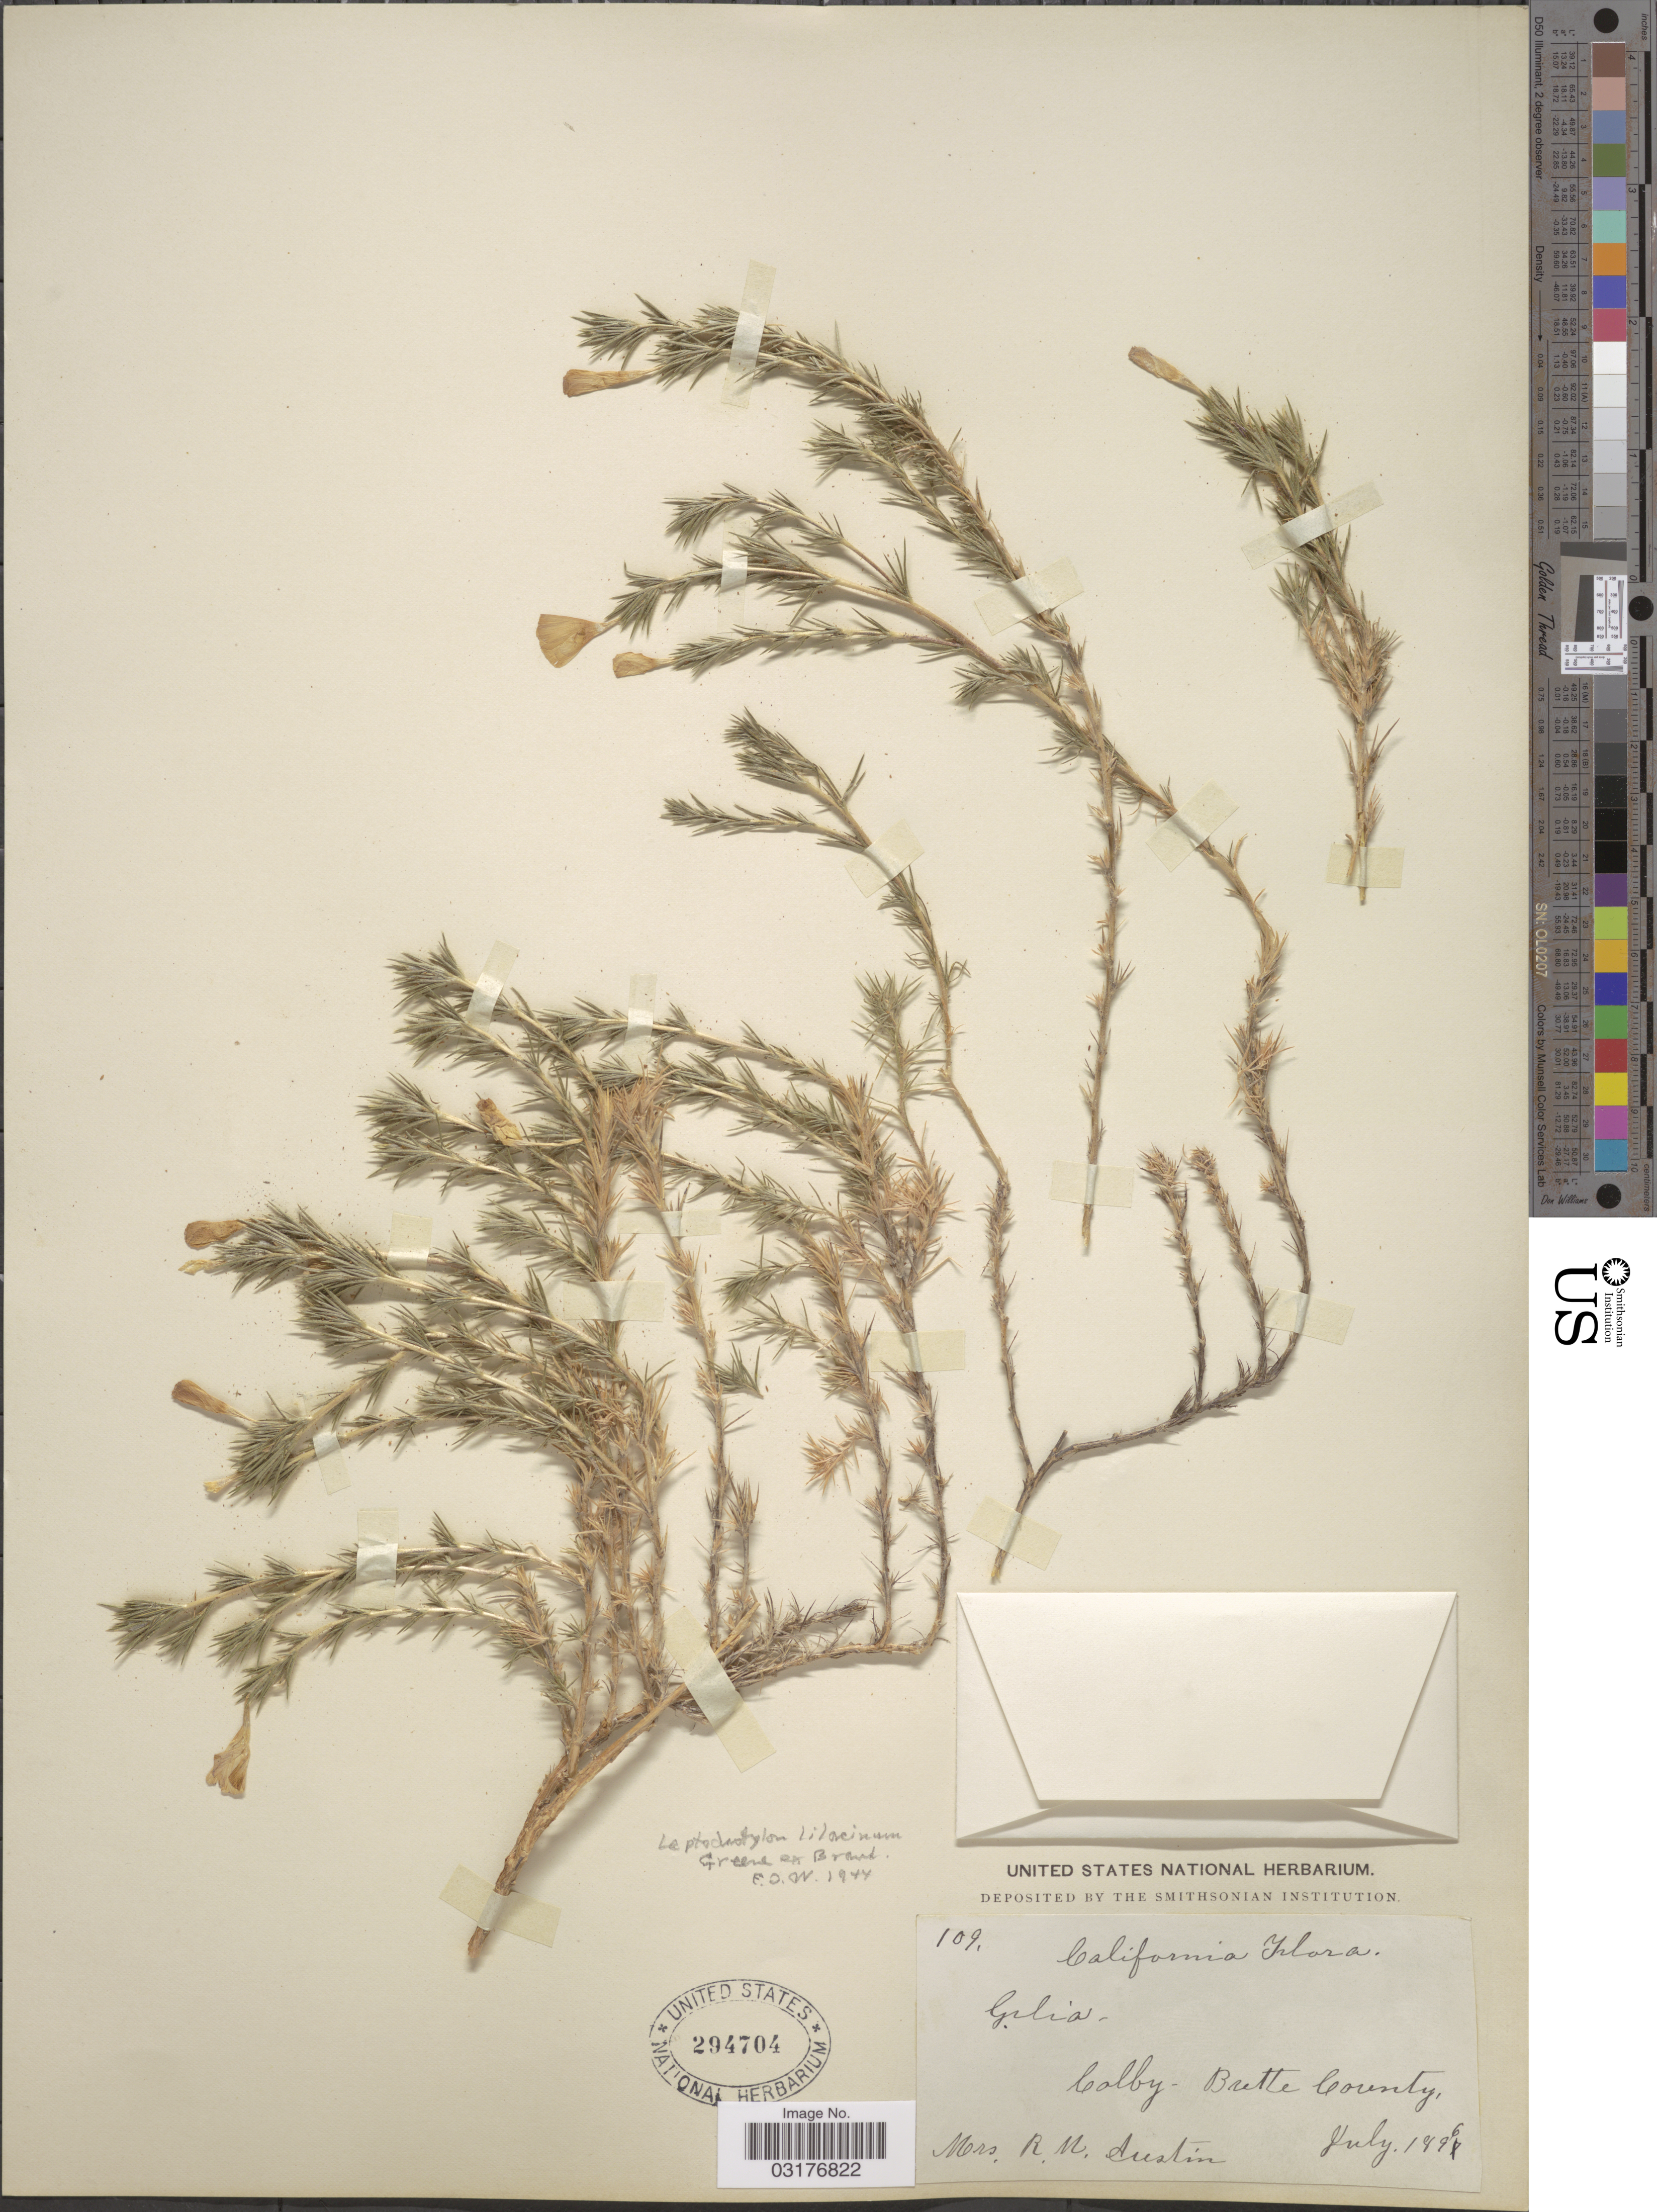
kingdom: Plantae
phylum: Tracheophyta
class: Magnoliopsida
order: Ericales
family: Polemoniaceae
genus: Linanthus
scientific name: Linanthus pungens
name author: (Torr.) J.M. Porter & L.A. Johnson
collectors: R. Austin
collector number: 109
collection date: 1886-07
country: United States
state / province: California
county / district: Butte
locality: Colby - Butte County.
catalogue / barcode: US 294704